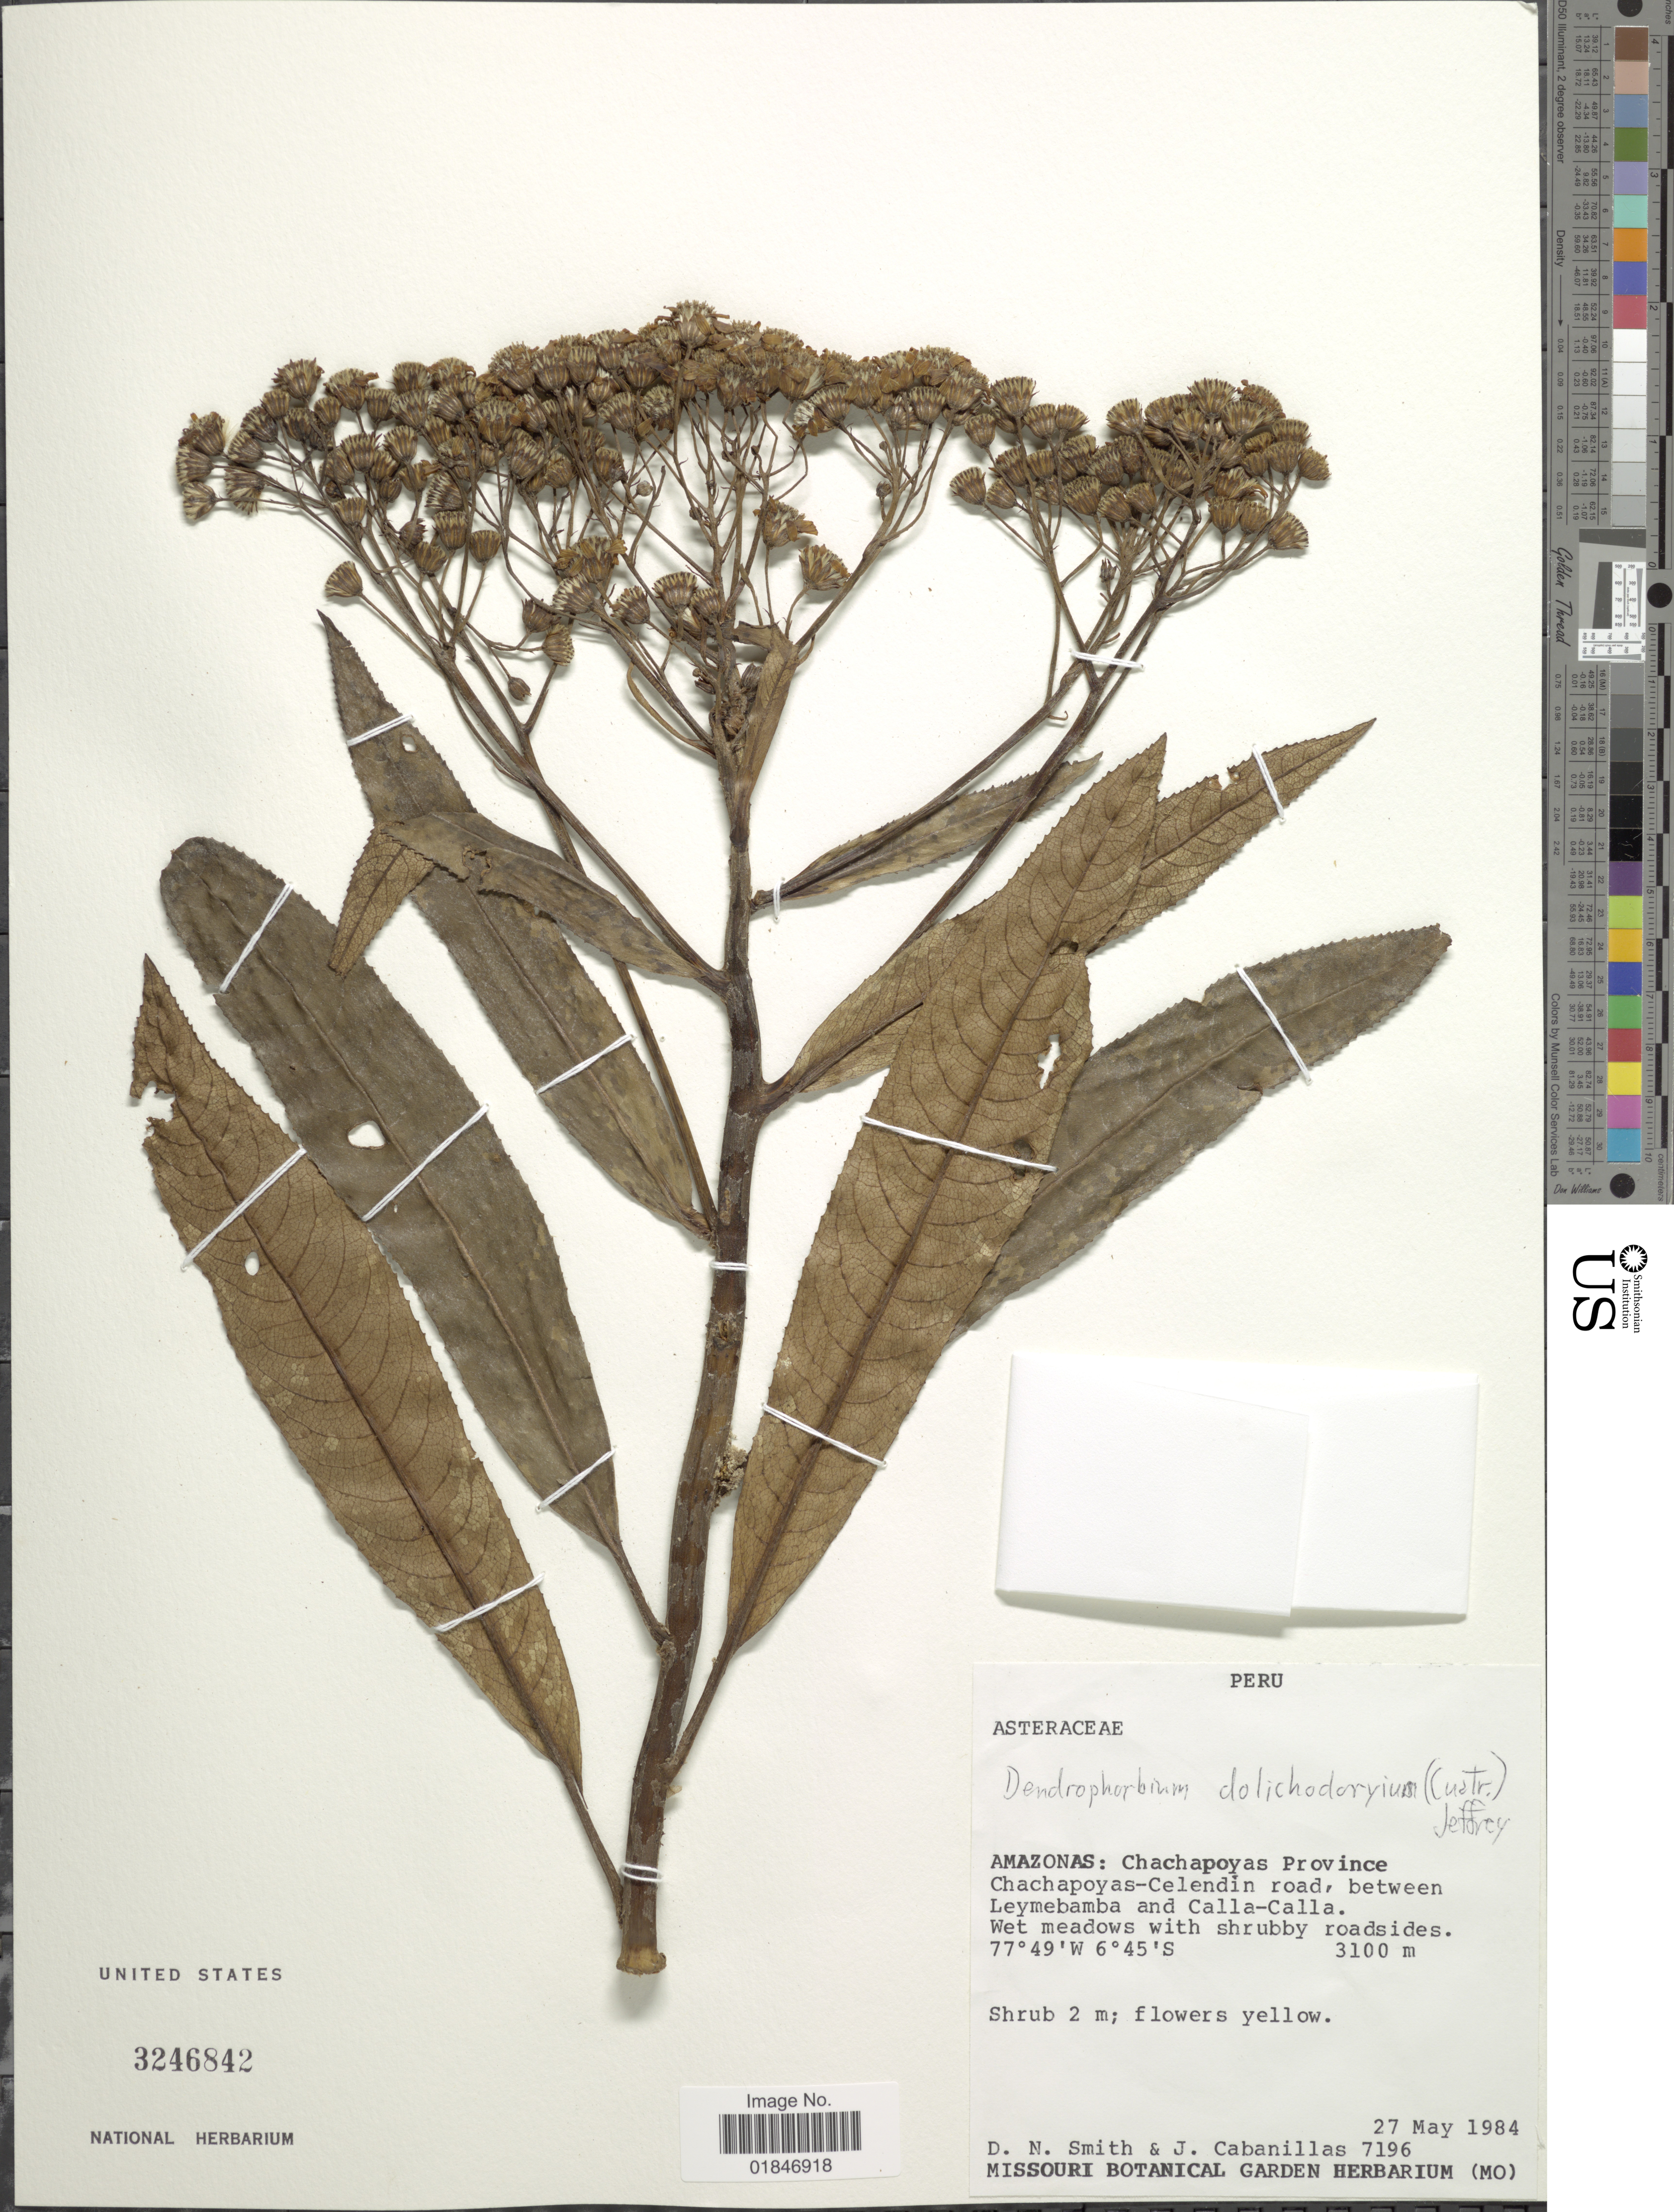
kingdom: Plantae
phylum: Tracheophyta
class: Magnoliopsida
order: Asterales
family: Asteraceae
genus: Dendrophorbium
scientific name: Dendrophorbium dolichodoryium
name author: (Cuatrec.) C. Jeffrey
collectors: D. Smith & J. Cabanillas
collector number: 7196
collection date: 1984-05-27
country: Peru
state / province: Amazonas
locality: Chachapoyas Province. Chachapoyas-Celendin road, between Leymebamba and Calla-Calla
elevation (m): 3100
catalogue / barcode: US 3246842